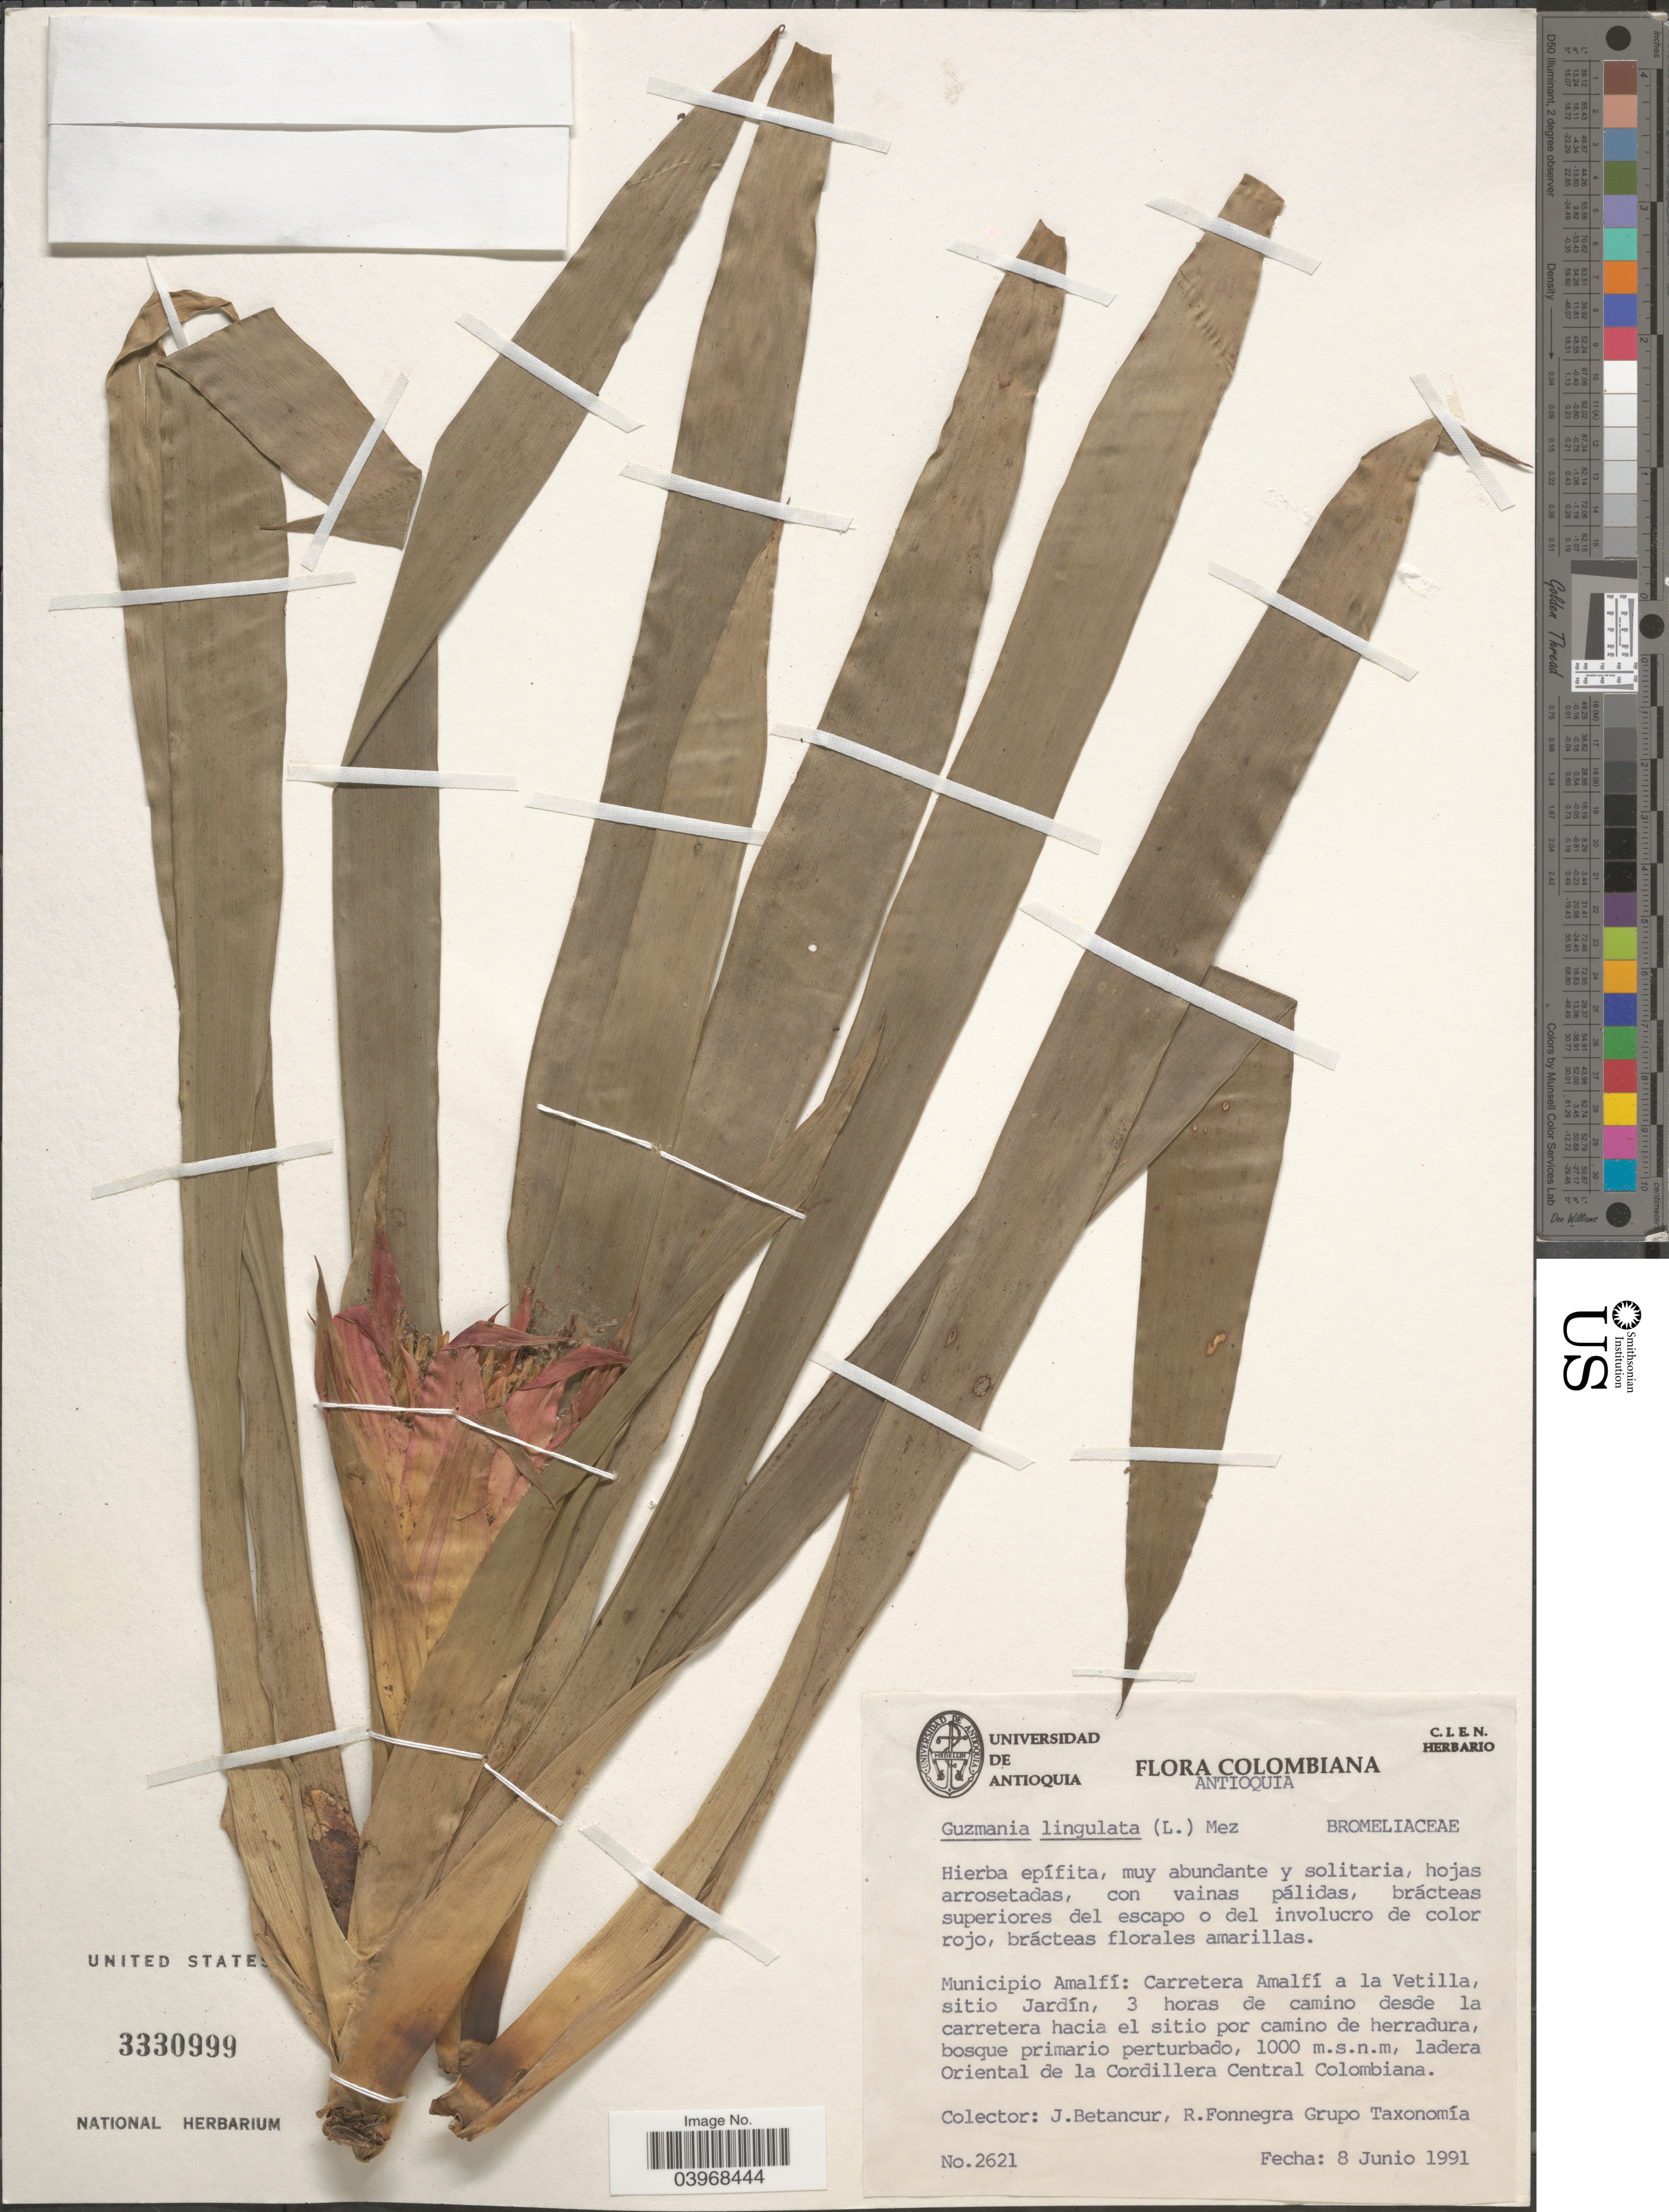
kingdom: Plantae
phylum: Tracheophyta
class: Liliopsida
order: Poales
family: Bromeliaceae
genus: Guzmania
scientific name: Guzmania lingulata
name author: (L.) Mez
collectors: J. Betancur & R. Fonnegra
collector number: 2621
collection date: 1991-06-08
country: Colombia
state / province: Antioquia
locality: Municipio Amalfí: Carretera Amalfí a la Vetilla, sitio Jardín, 3 horas de camino desde la carretera hacia el sitio por camino de herradura, ladera Oriental de la Cordillera Central Colombiana.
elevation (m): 1000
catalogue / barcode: US 3330999